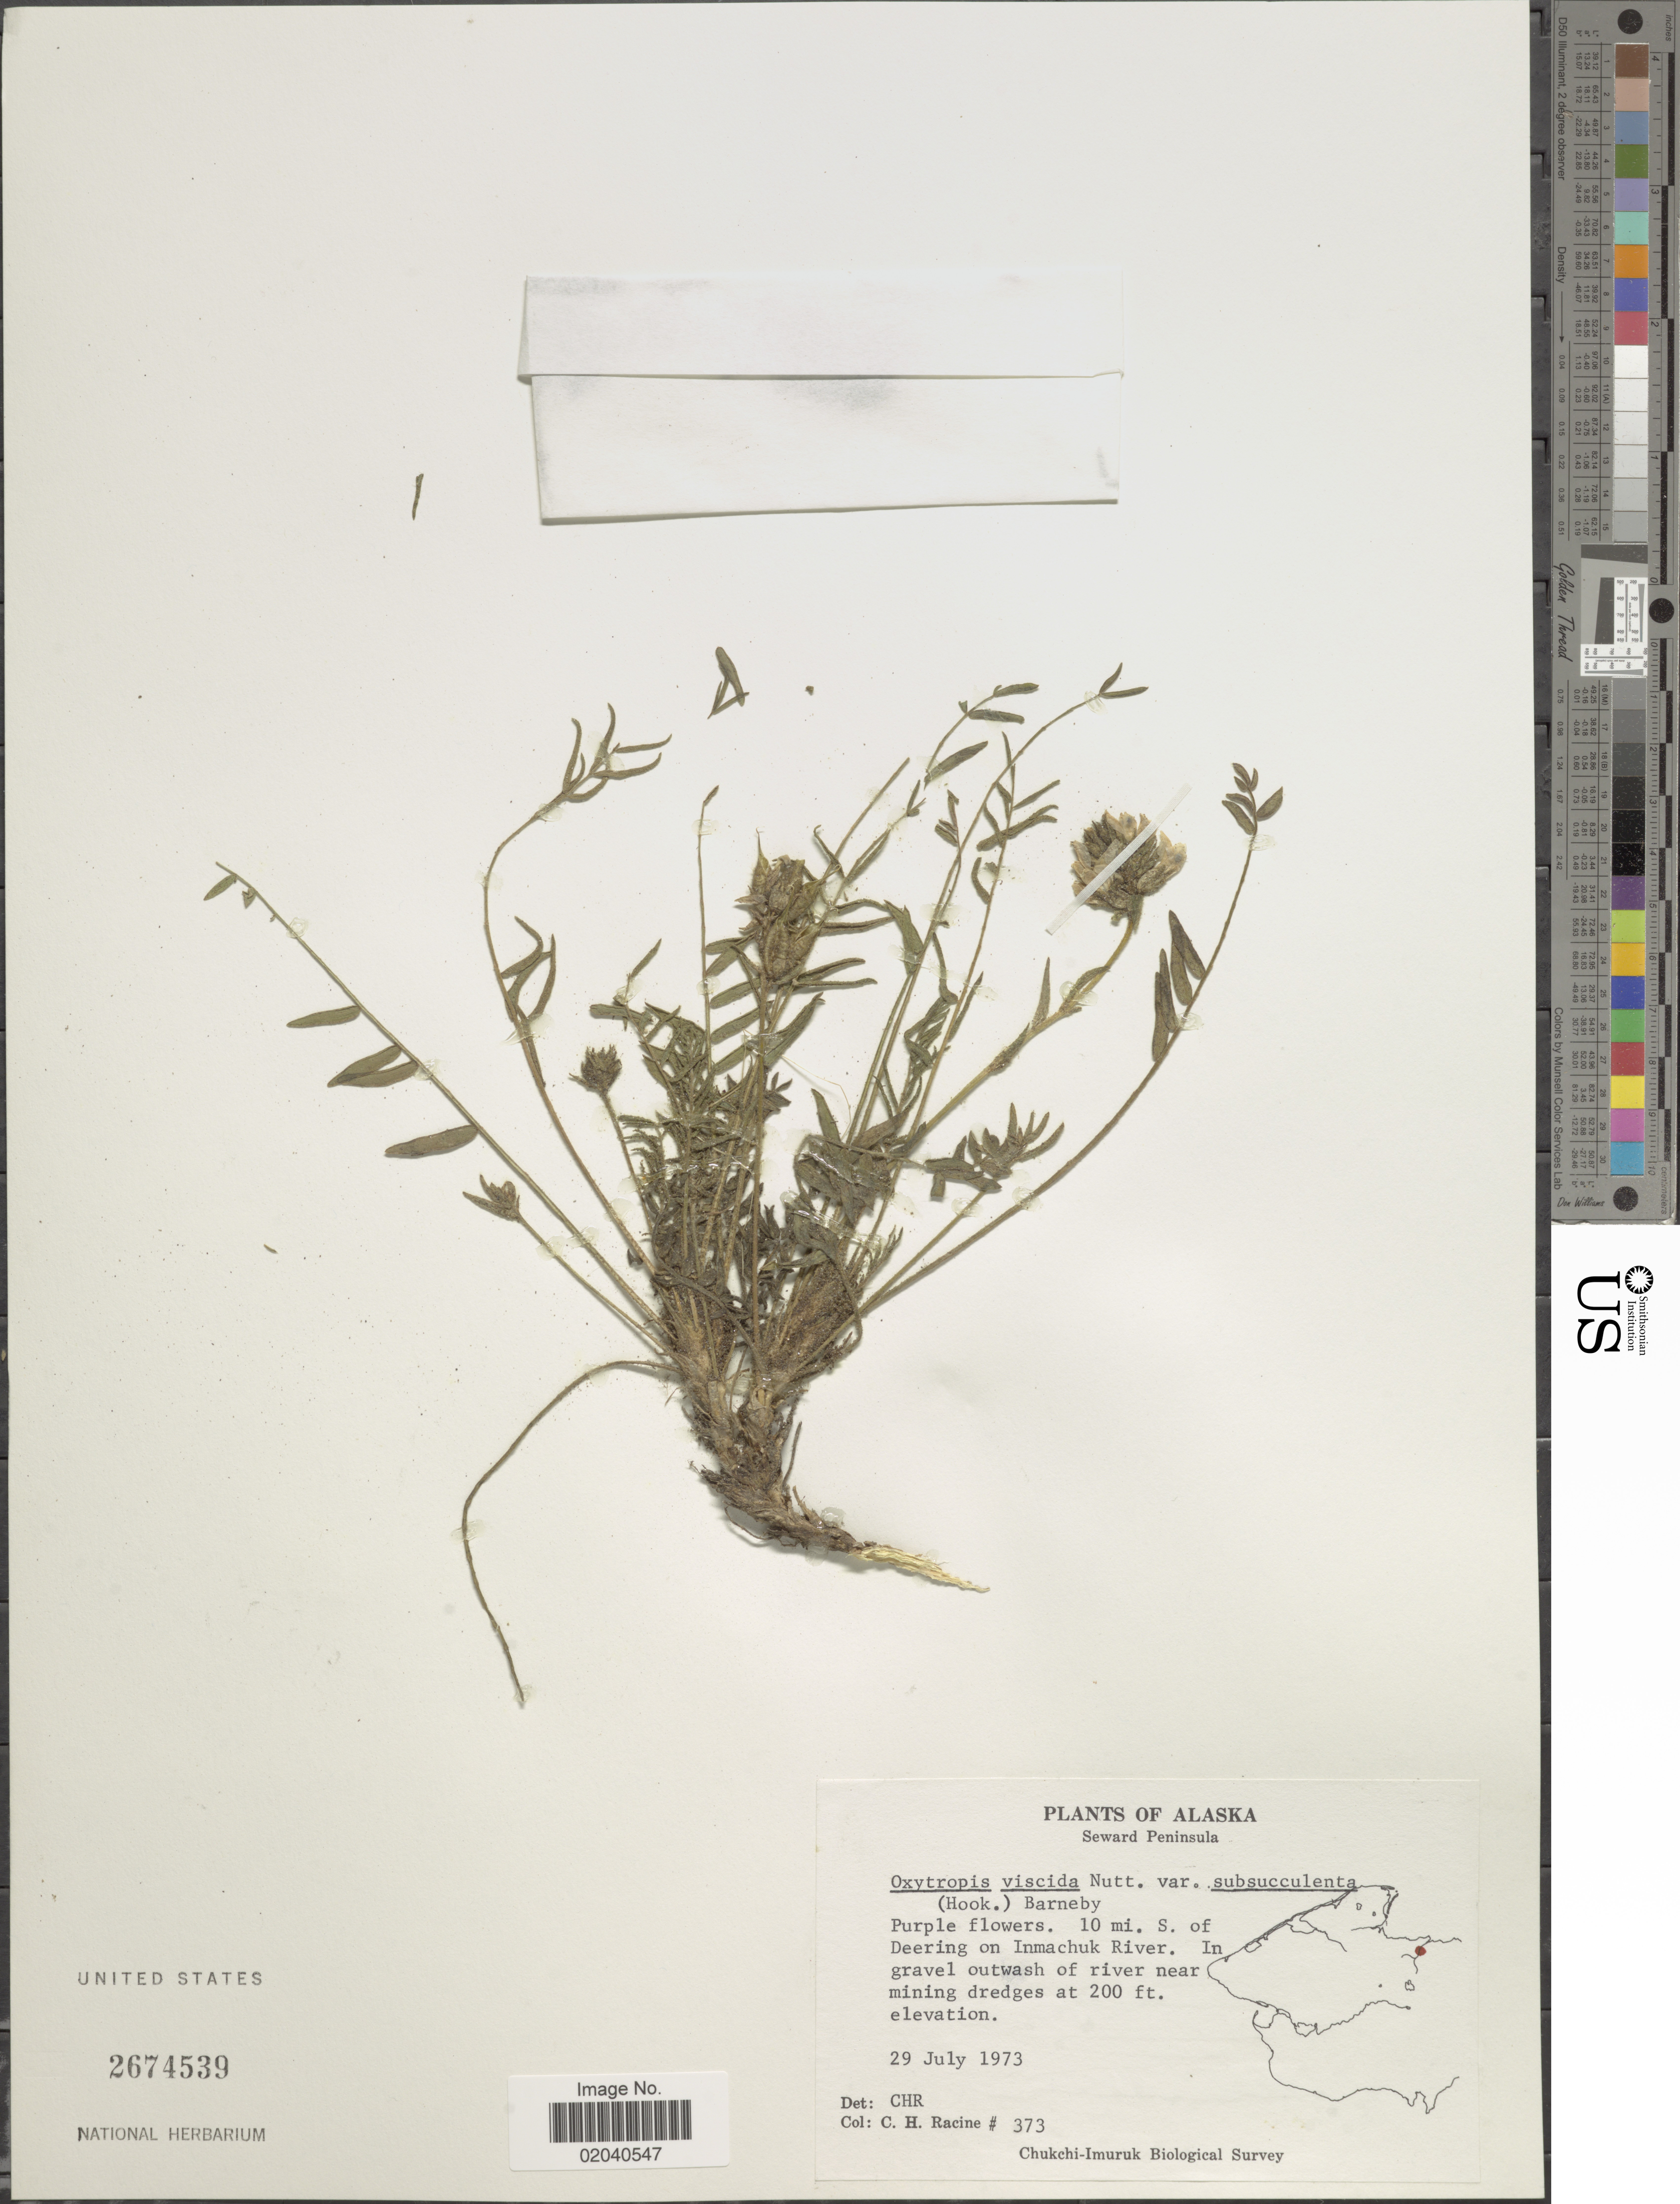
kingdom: Plantae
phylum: Tracheophyta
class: Magnoliopsida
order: Fabales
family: Fabaceae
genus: Oxytropis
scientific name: Oxytropis viscida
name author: Nutt.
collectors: C. Racine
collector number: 373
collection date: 1973-07-29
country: United States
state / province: Alaska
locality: Seward Peninsula, 10 mi. S of Deering on Inmachuk River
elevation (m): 61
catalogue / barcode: US 2674539